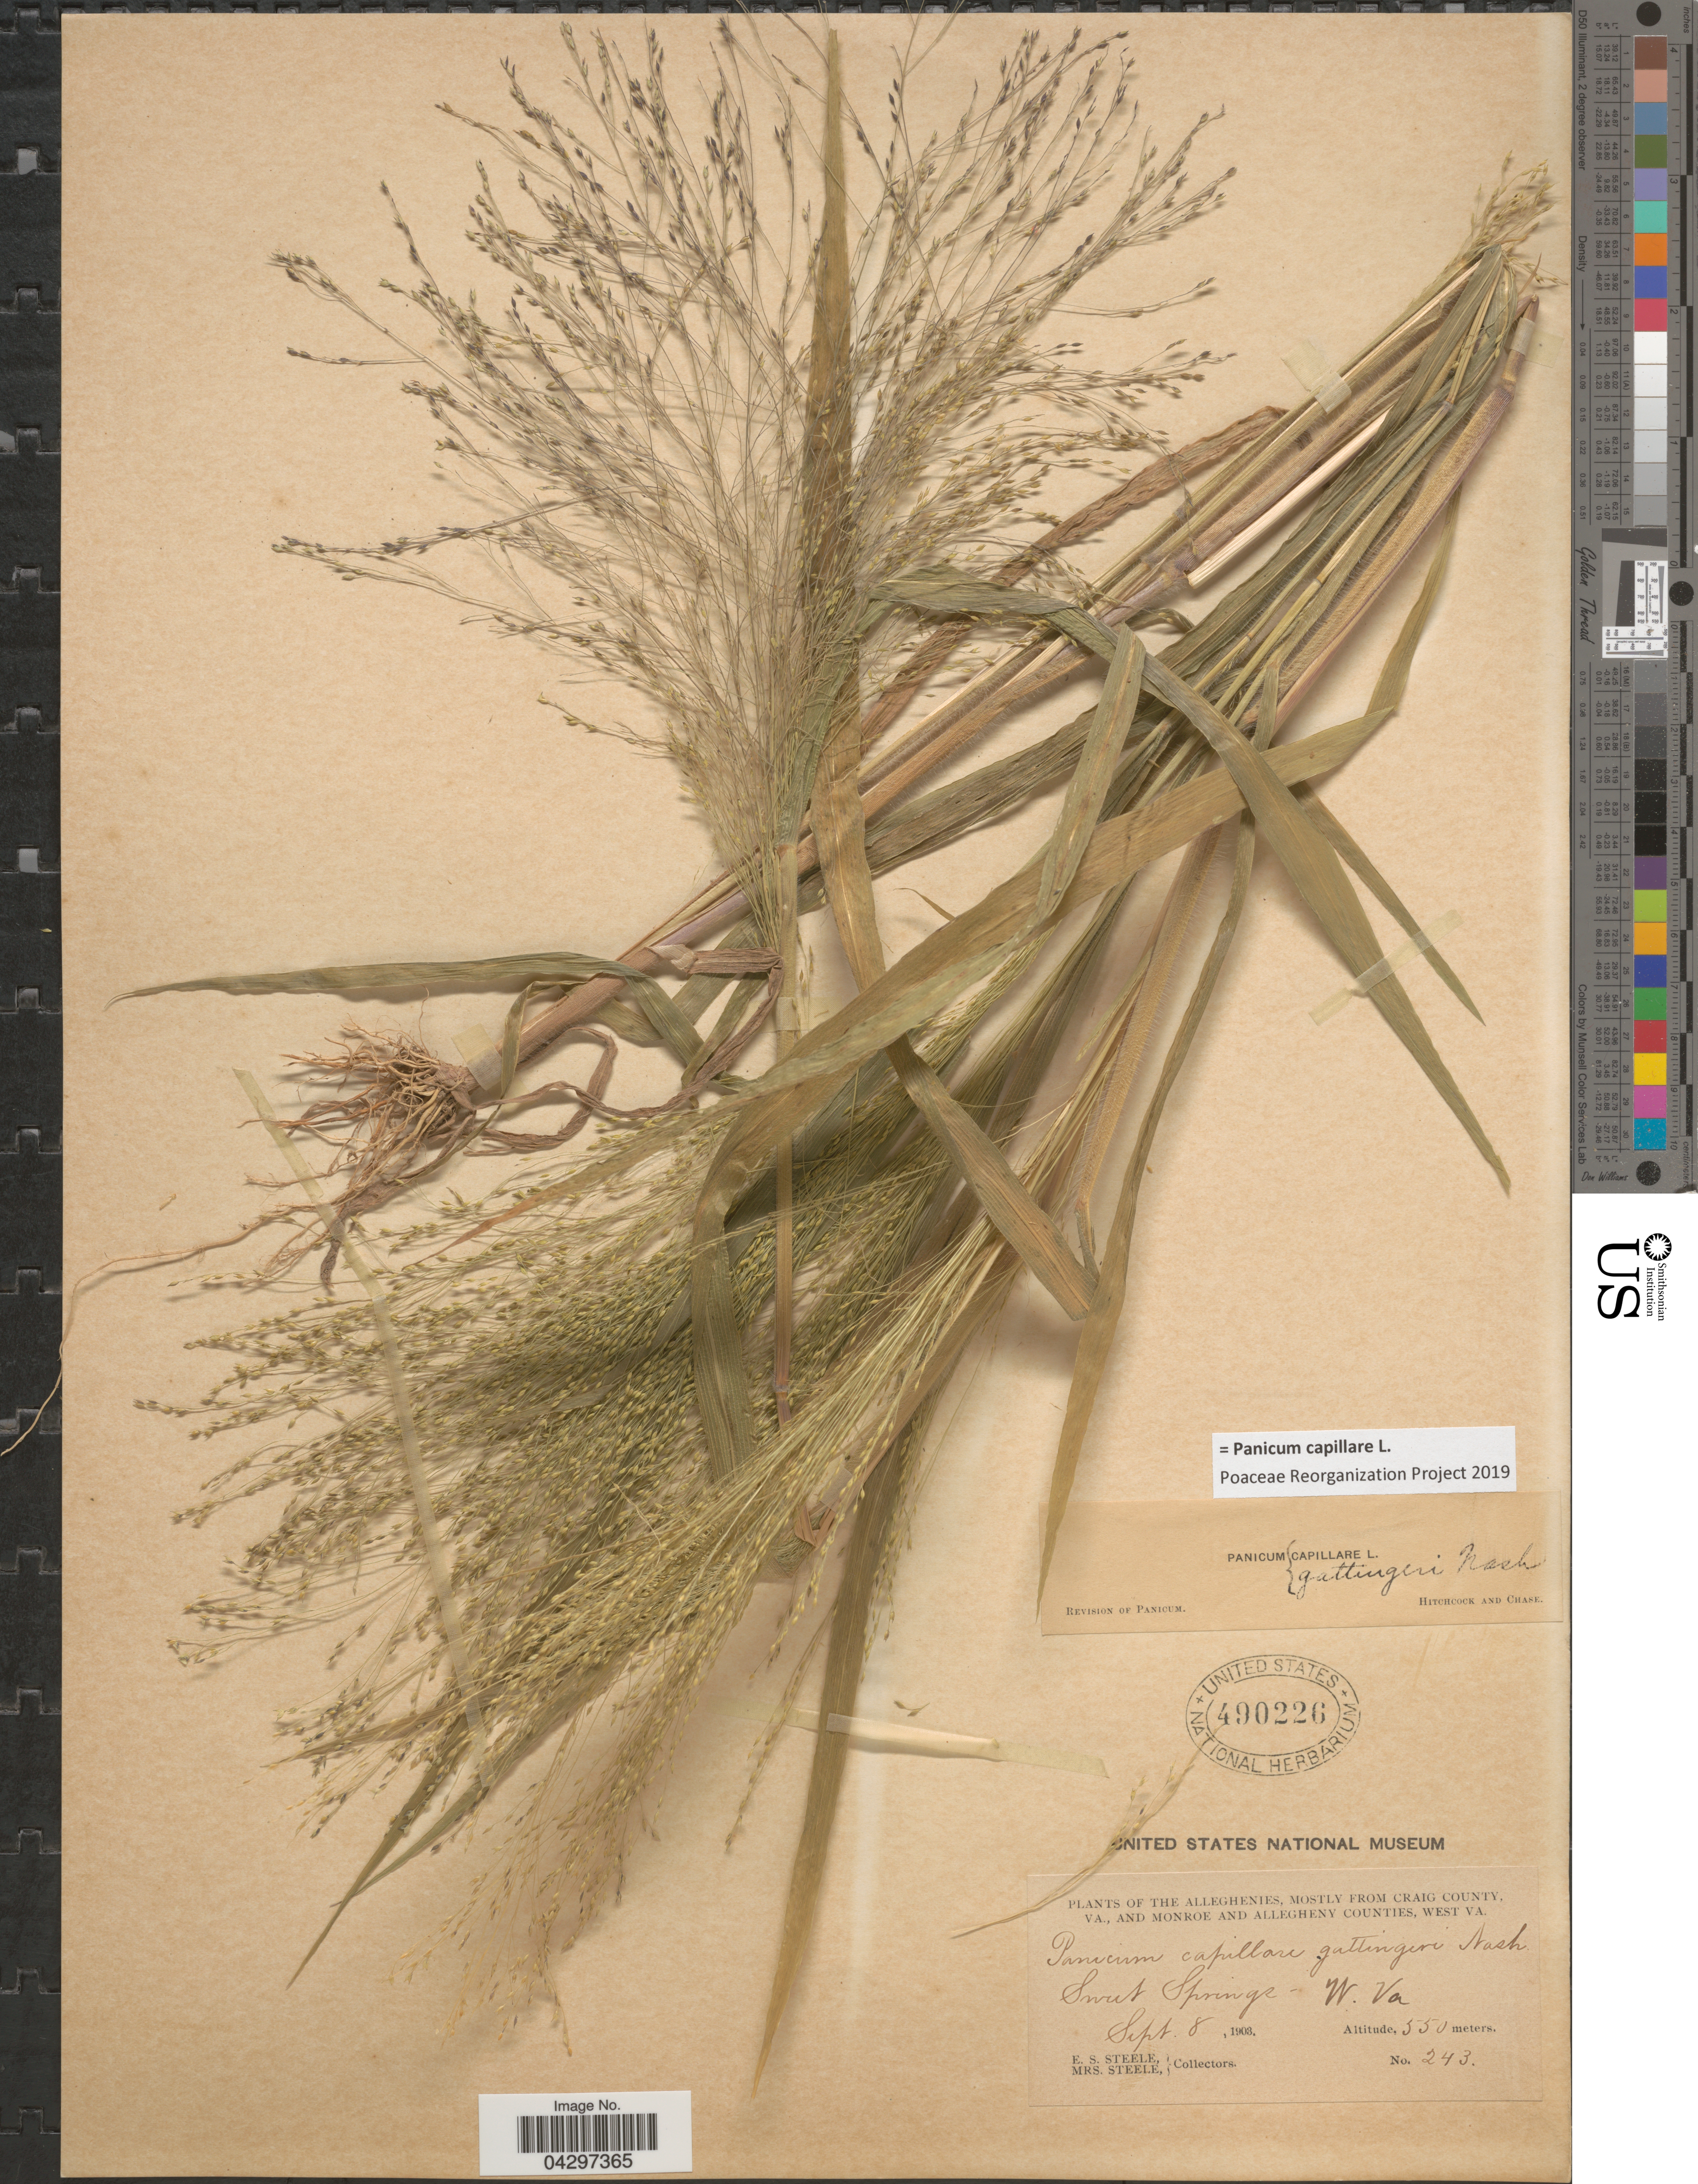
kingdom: Plantae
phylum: Tracheophyta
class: Liliopsida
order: Poales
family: Poaceae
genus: Panicum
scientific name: Panicum capillare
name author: L.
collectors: E. Steele & Mrs. E. S. Steele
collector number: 243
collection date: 1903-09-08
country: United States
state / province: West Virginia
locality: The Alleghenies, mostly from Craig County, and Monroe and Allegheny Counties. Sweet Springs.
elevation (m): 550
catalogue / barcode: US 490226